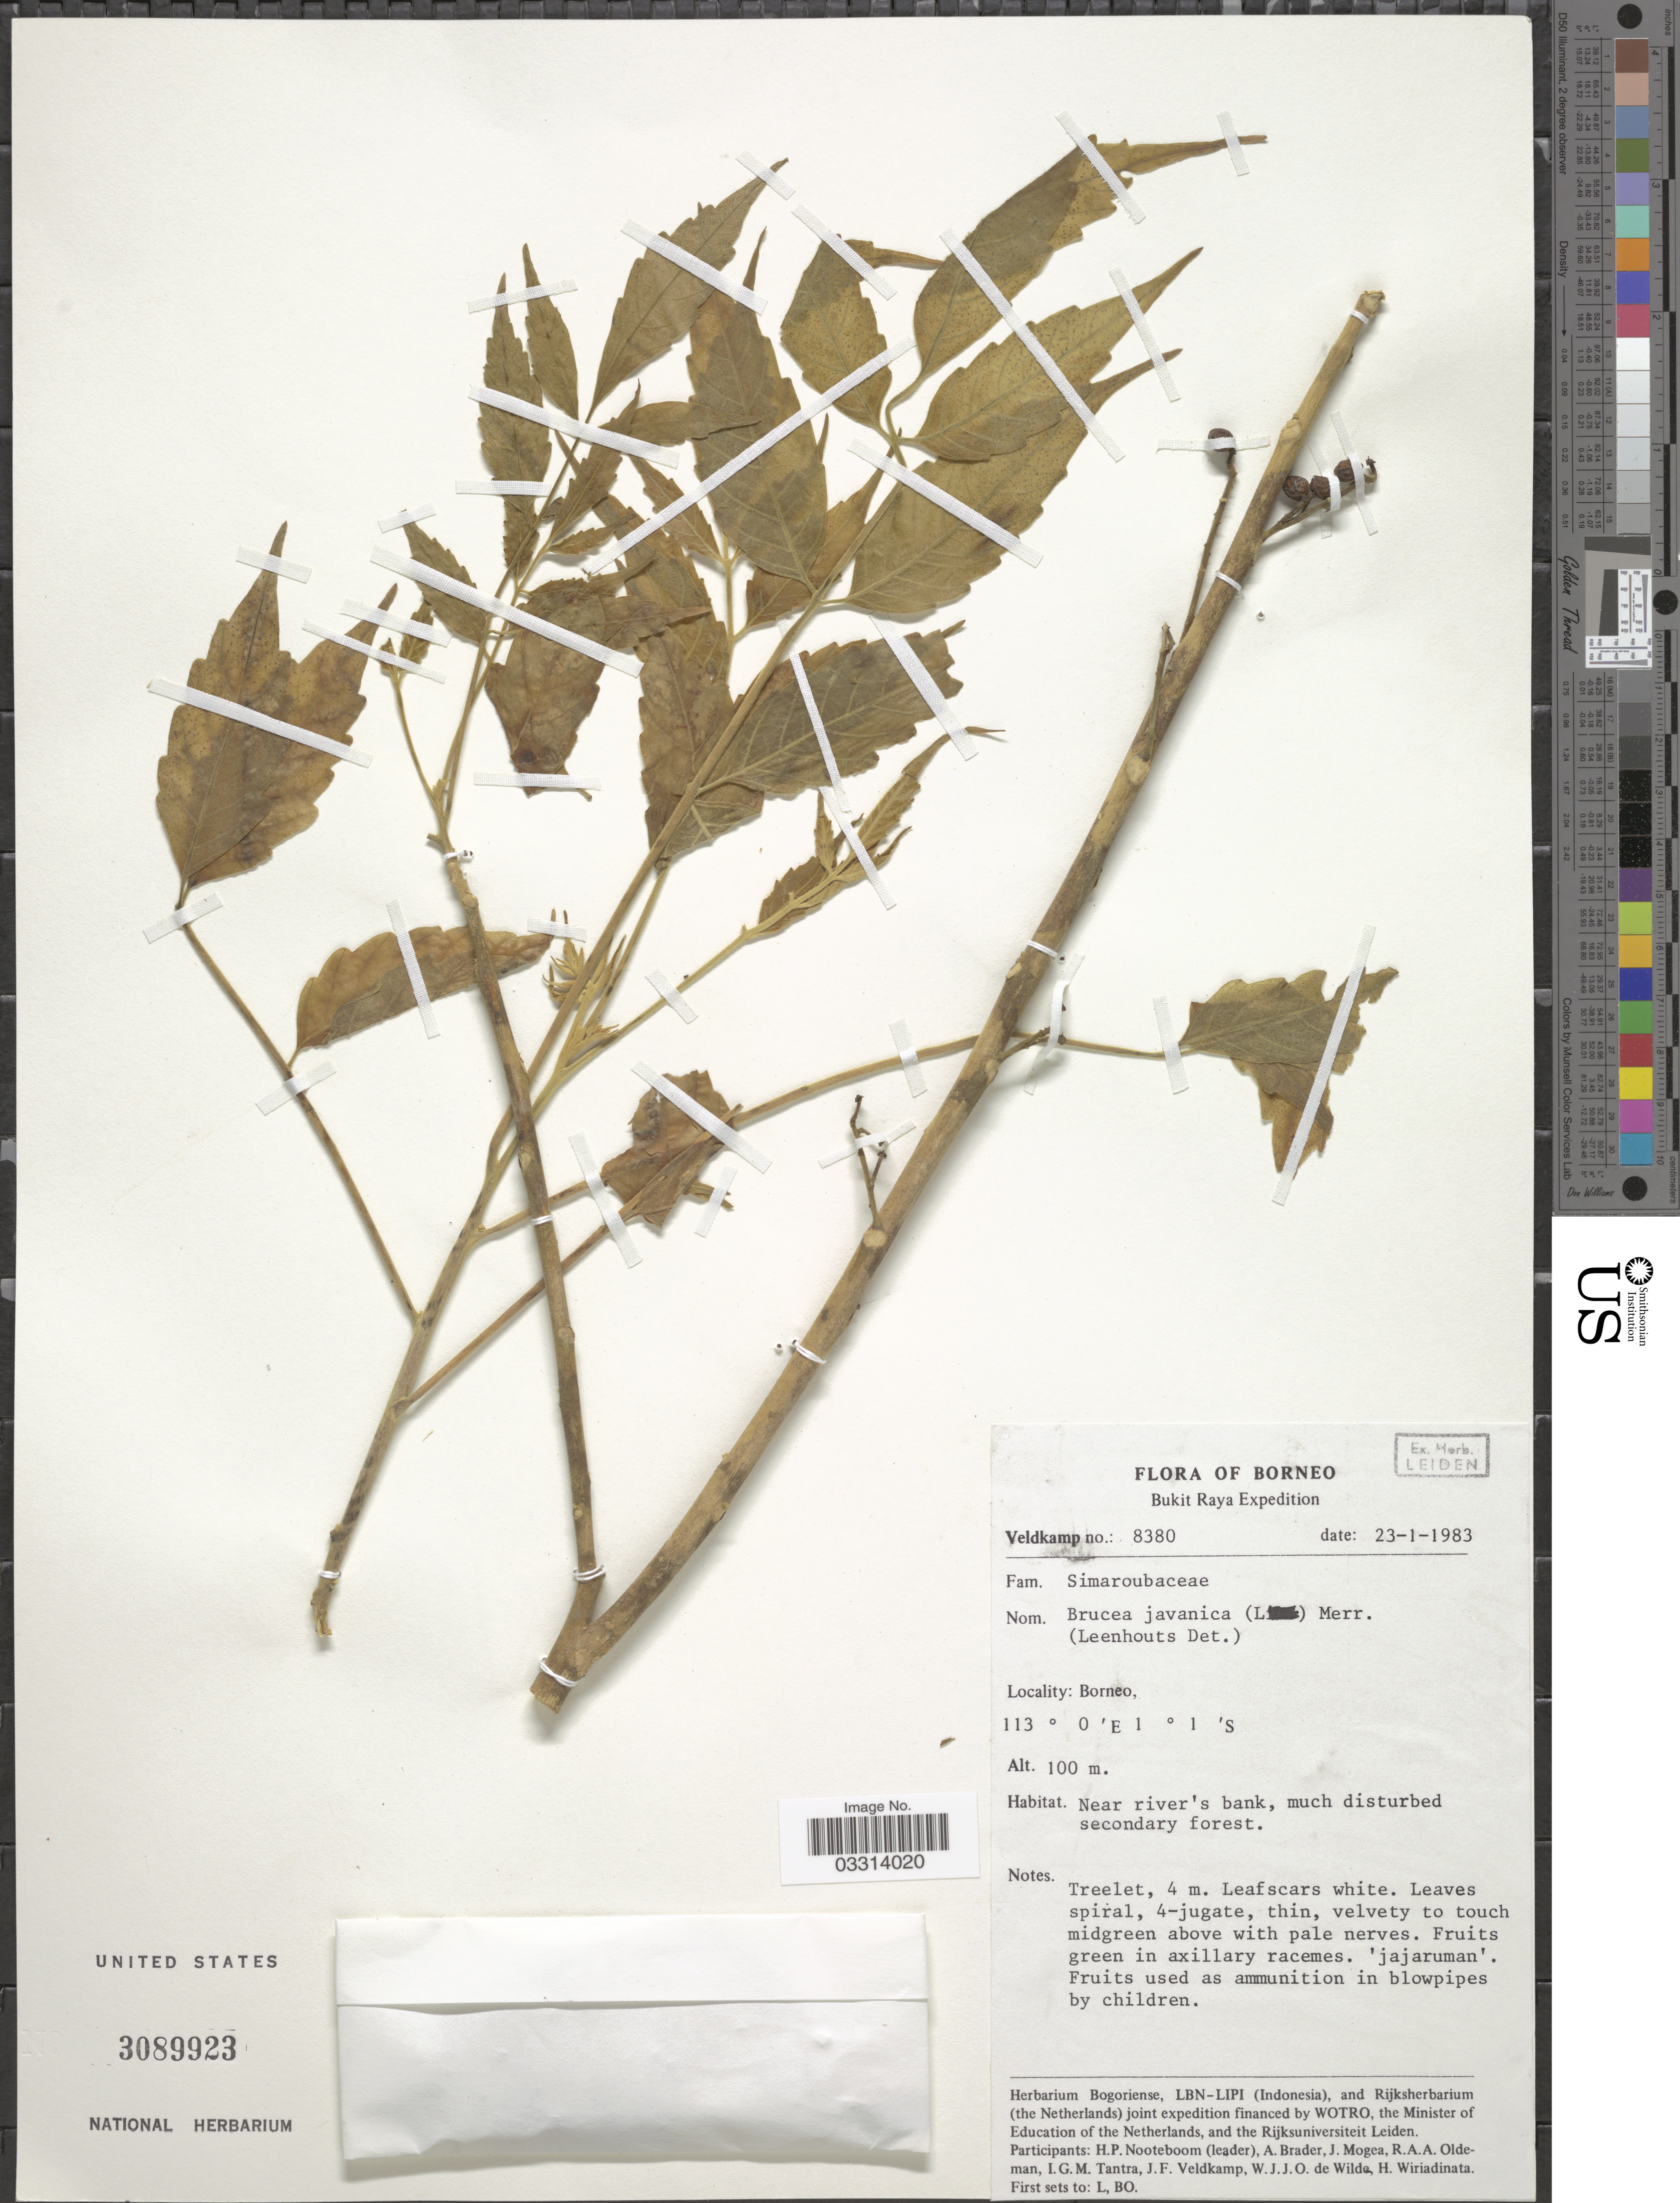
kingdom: Plantae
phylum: Tracheophyta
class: Magnoliopsida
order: Sapindales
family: Simaroubaceae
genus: Brucea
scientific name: Brucea javanica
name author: (L.) Merr.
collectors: J. F. Veldkamp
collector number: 8380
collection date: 1983-01-23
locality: Borneo.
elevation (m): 100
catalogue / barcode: US 3089923